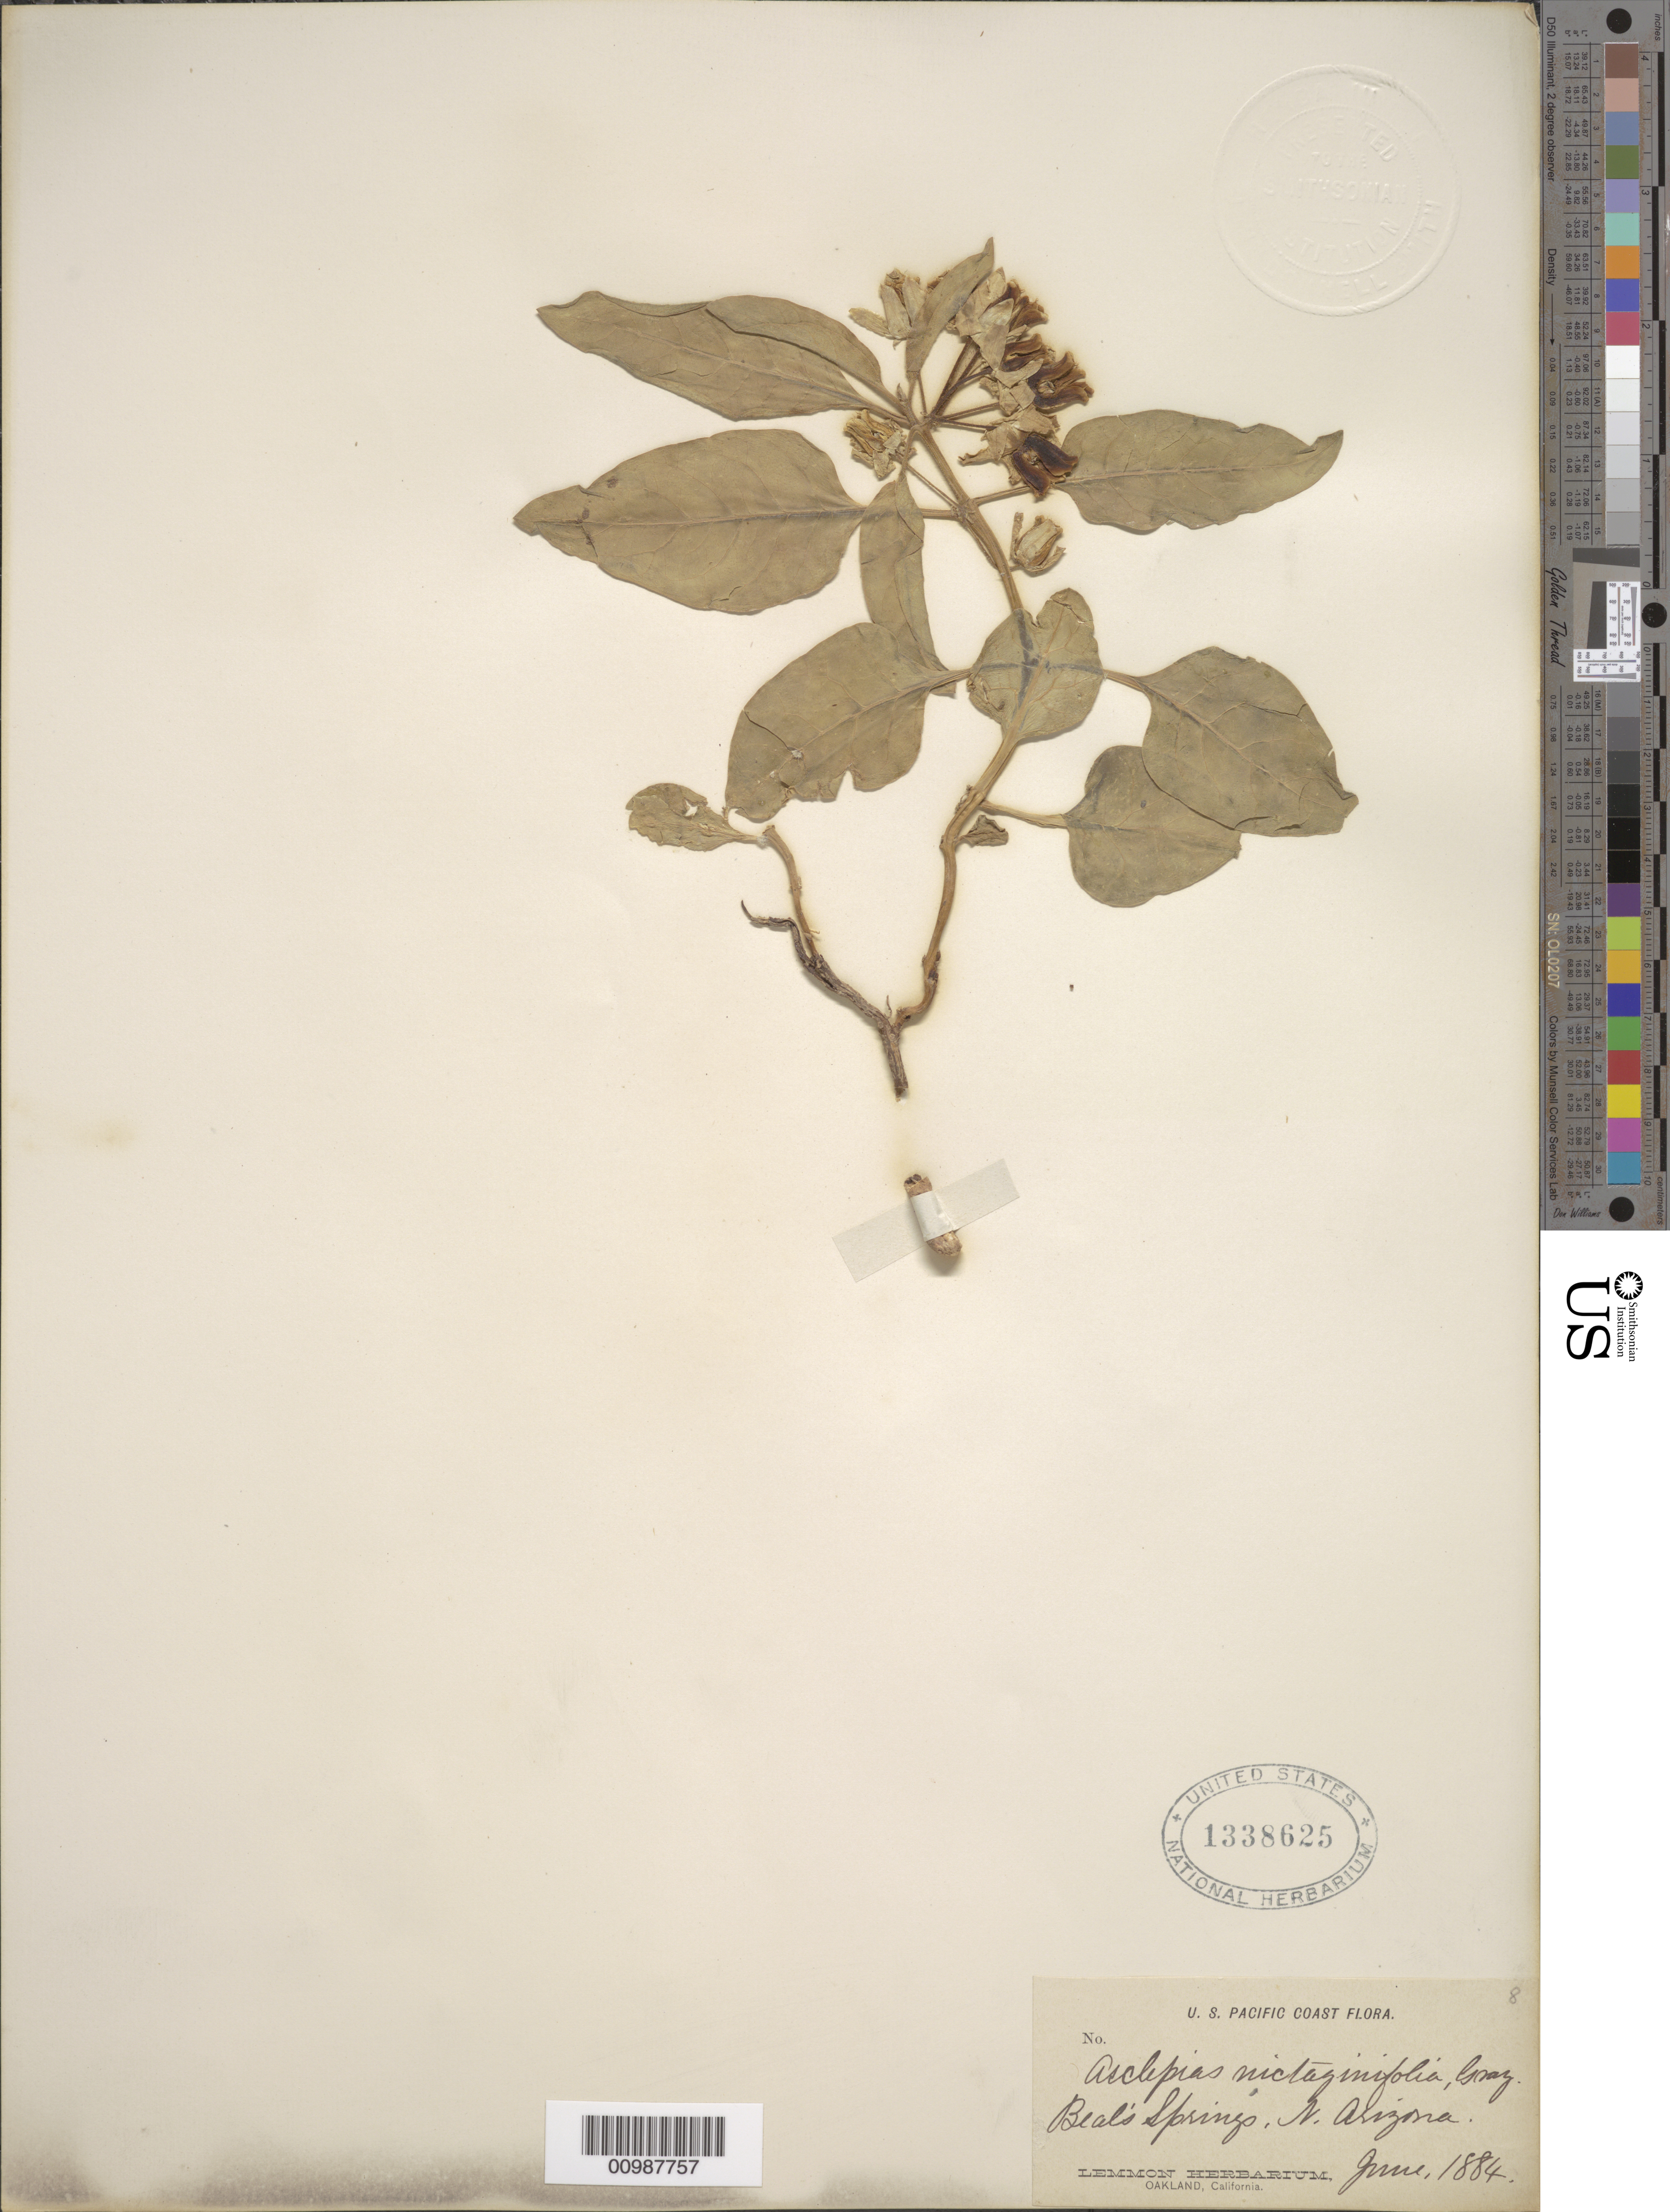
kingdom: Plantae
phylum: Tracheophyta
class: Magnoliopsida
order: Gentianales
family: Apocynaceae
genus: Asclepias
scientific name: Asclepias nyctaginifolia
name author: A. Gray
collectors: J. G. Lemmon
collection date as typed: Jun 1884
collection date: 1884-06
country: United States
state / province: Arizona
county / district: Mohave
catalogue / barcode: US 1338625